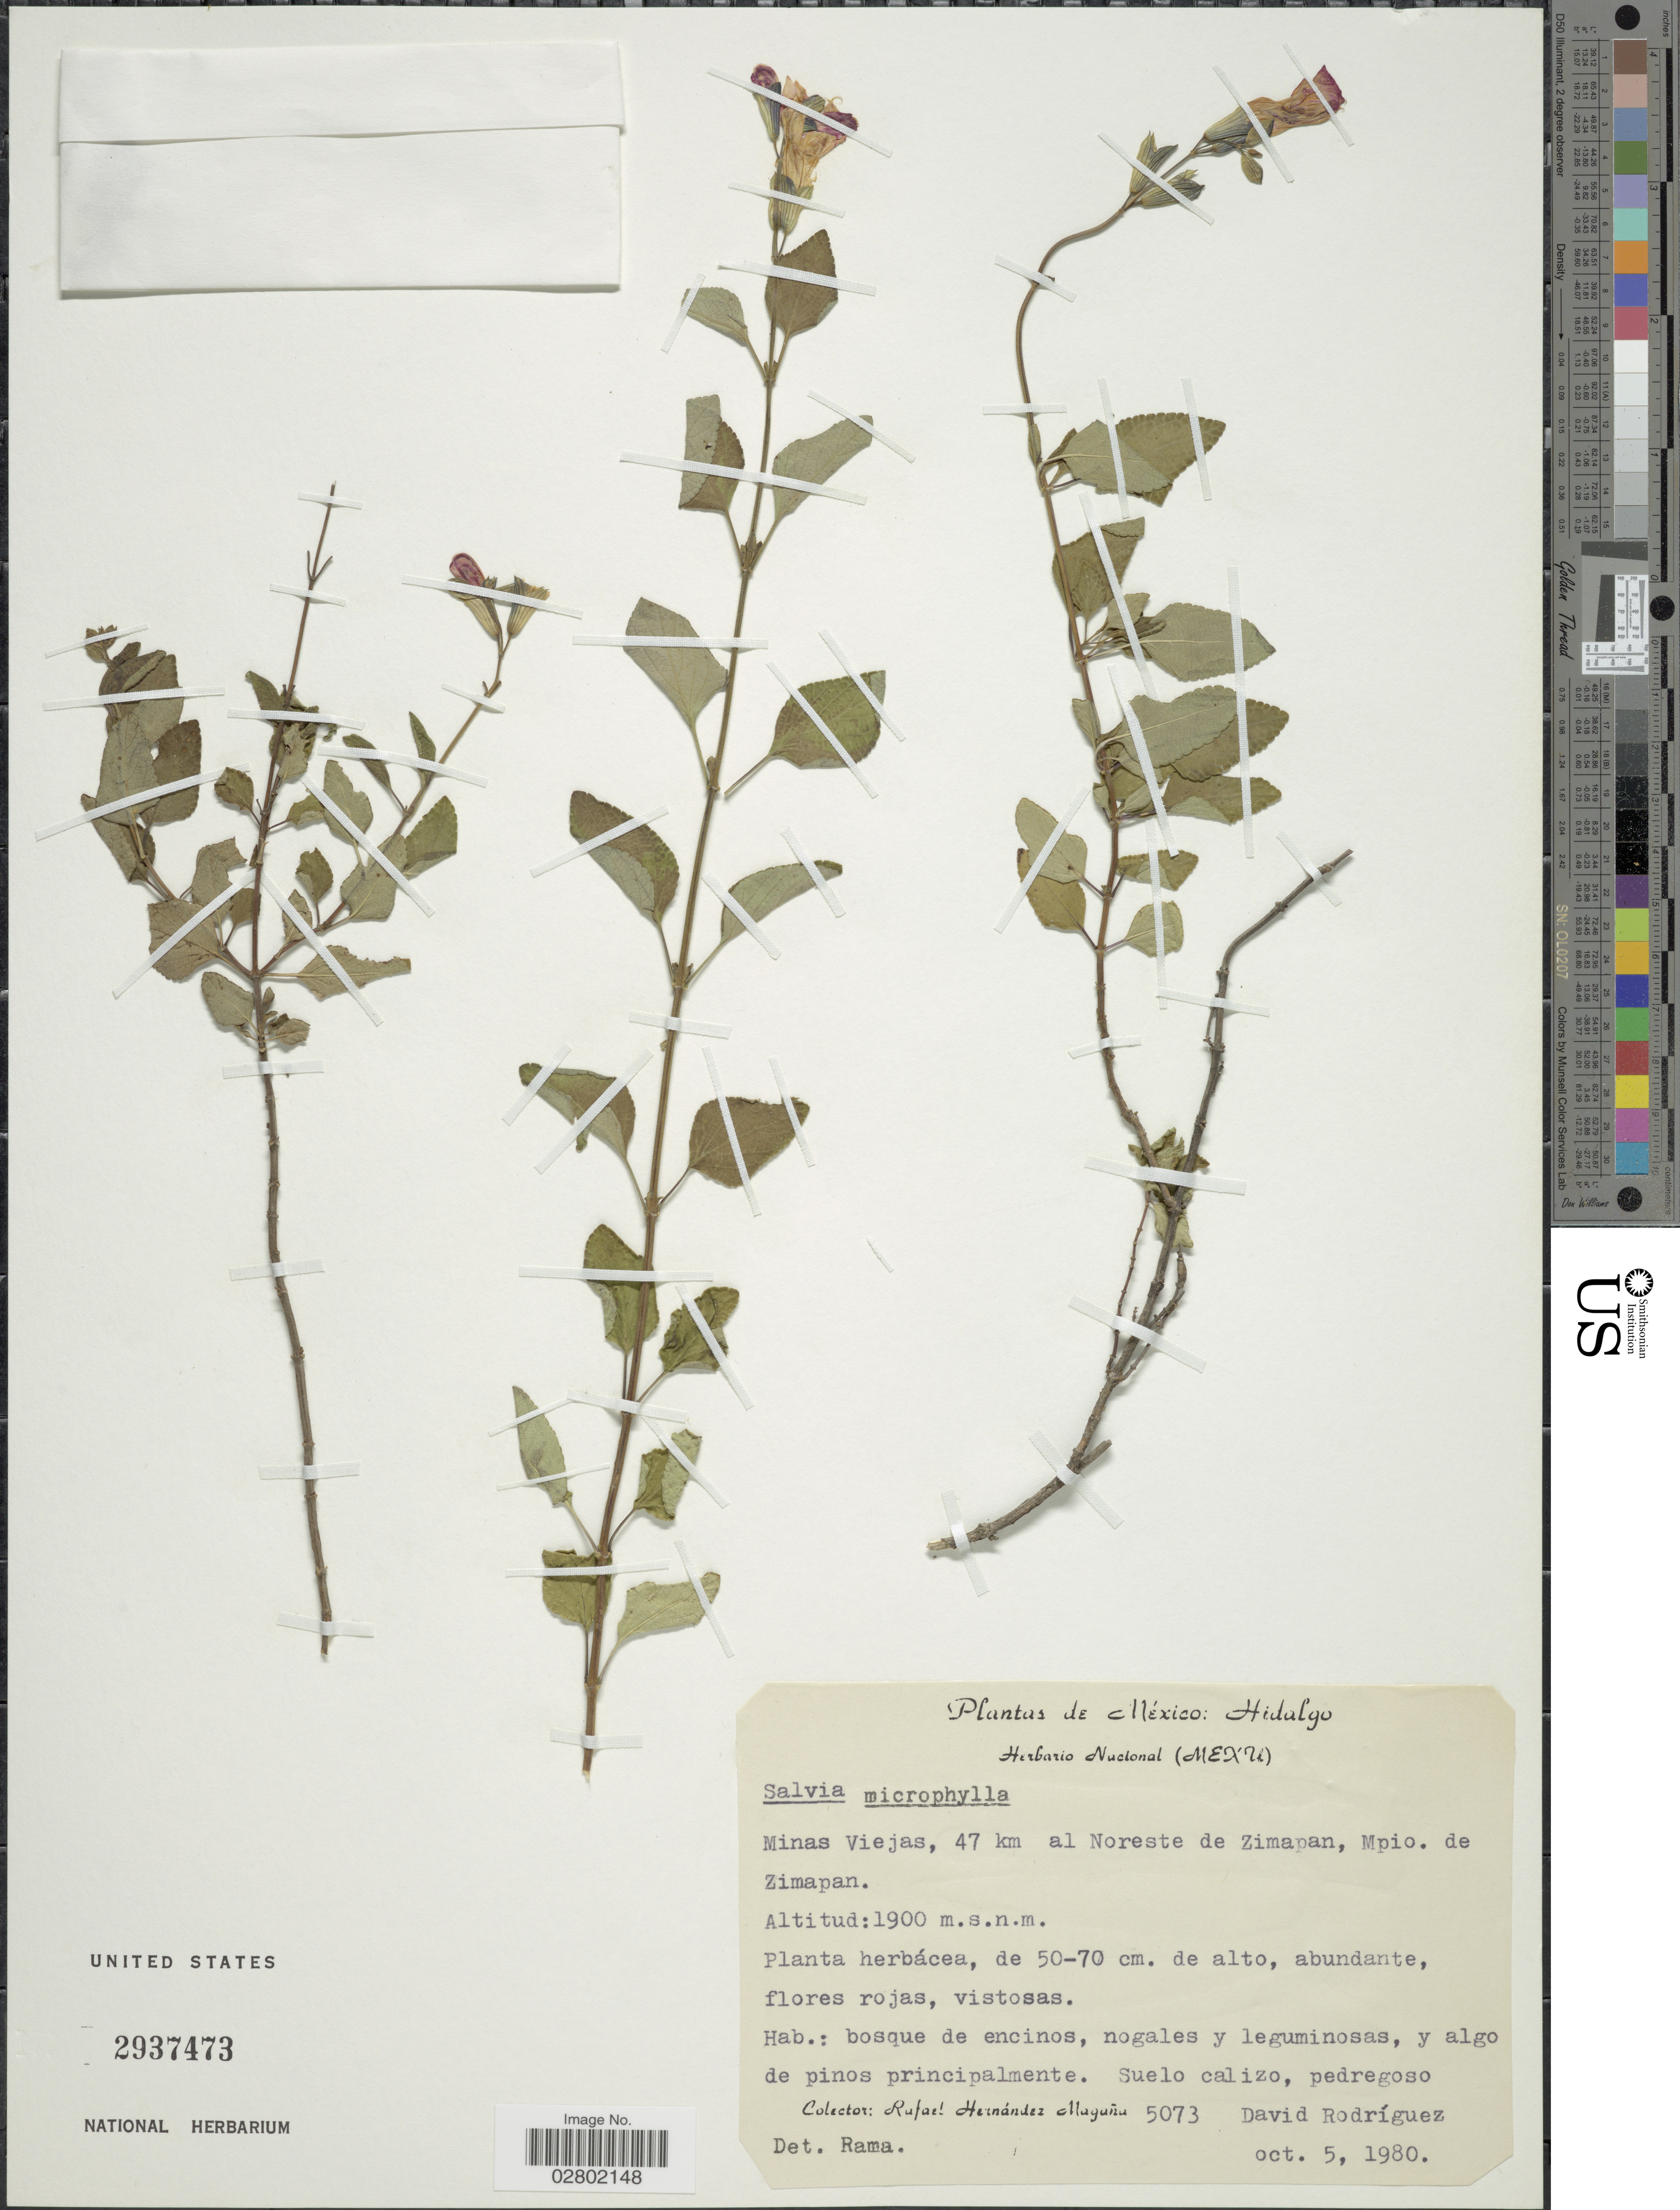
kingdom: Plantae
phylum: Tracheophyta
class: Magnoliopsida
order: Lamiales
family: Lamiaceae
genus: Salvia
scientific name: Salvia microphylla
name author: Kunth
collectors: R. Hernández-M. & D. Rodriguez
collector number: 5073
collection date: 1980-10-05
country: Mexico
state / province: Hidalgo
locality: Minas Viejas, 47 km al Noreste de Zimapan, Mpio. de Zimapan.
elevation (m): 1900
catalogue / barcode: US 2937473